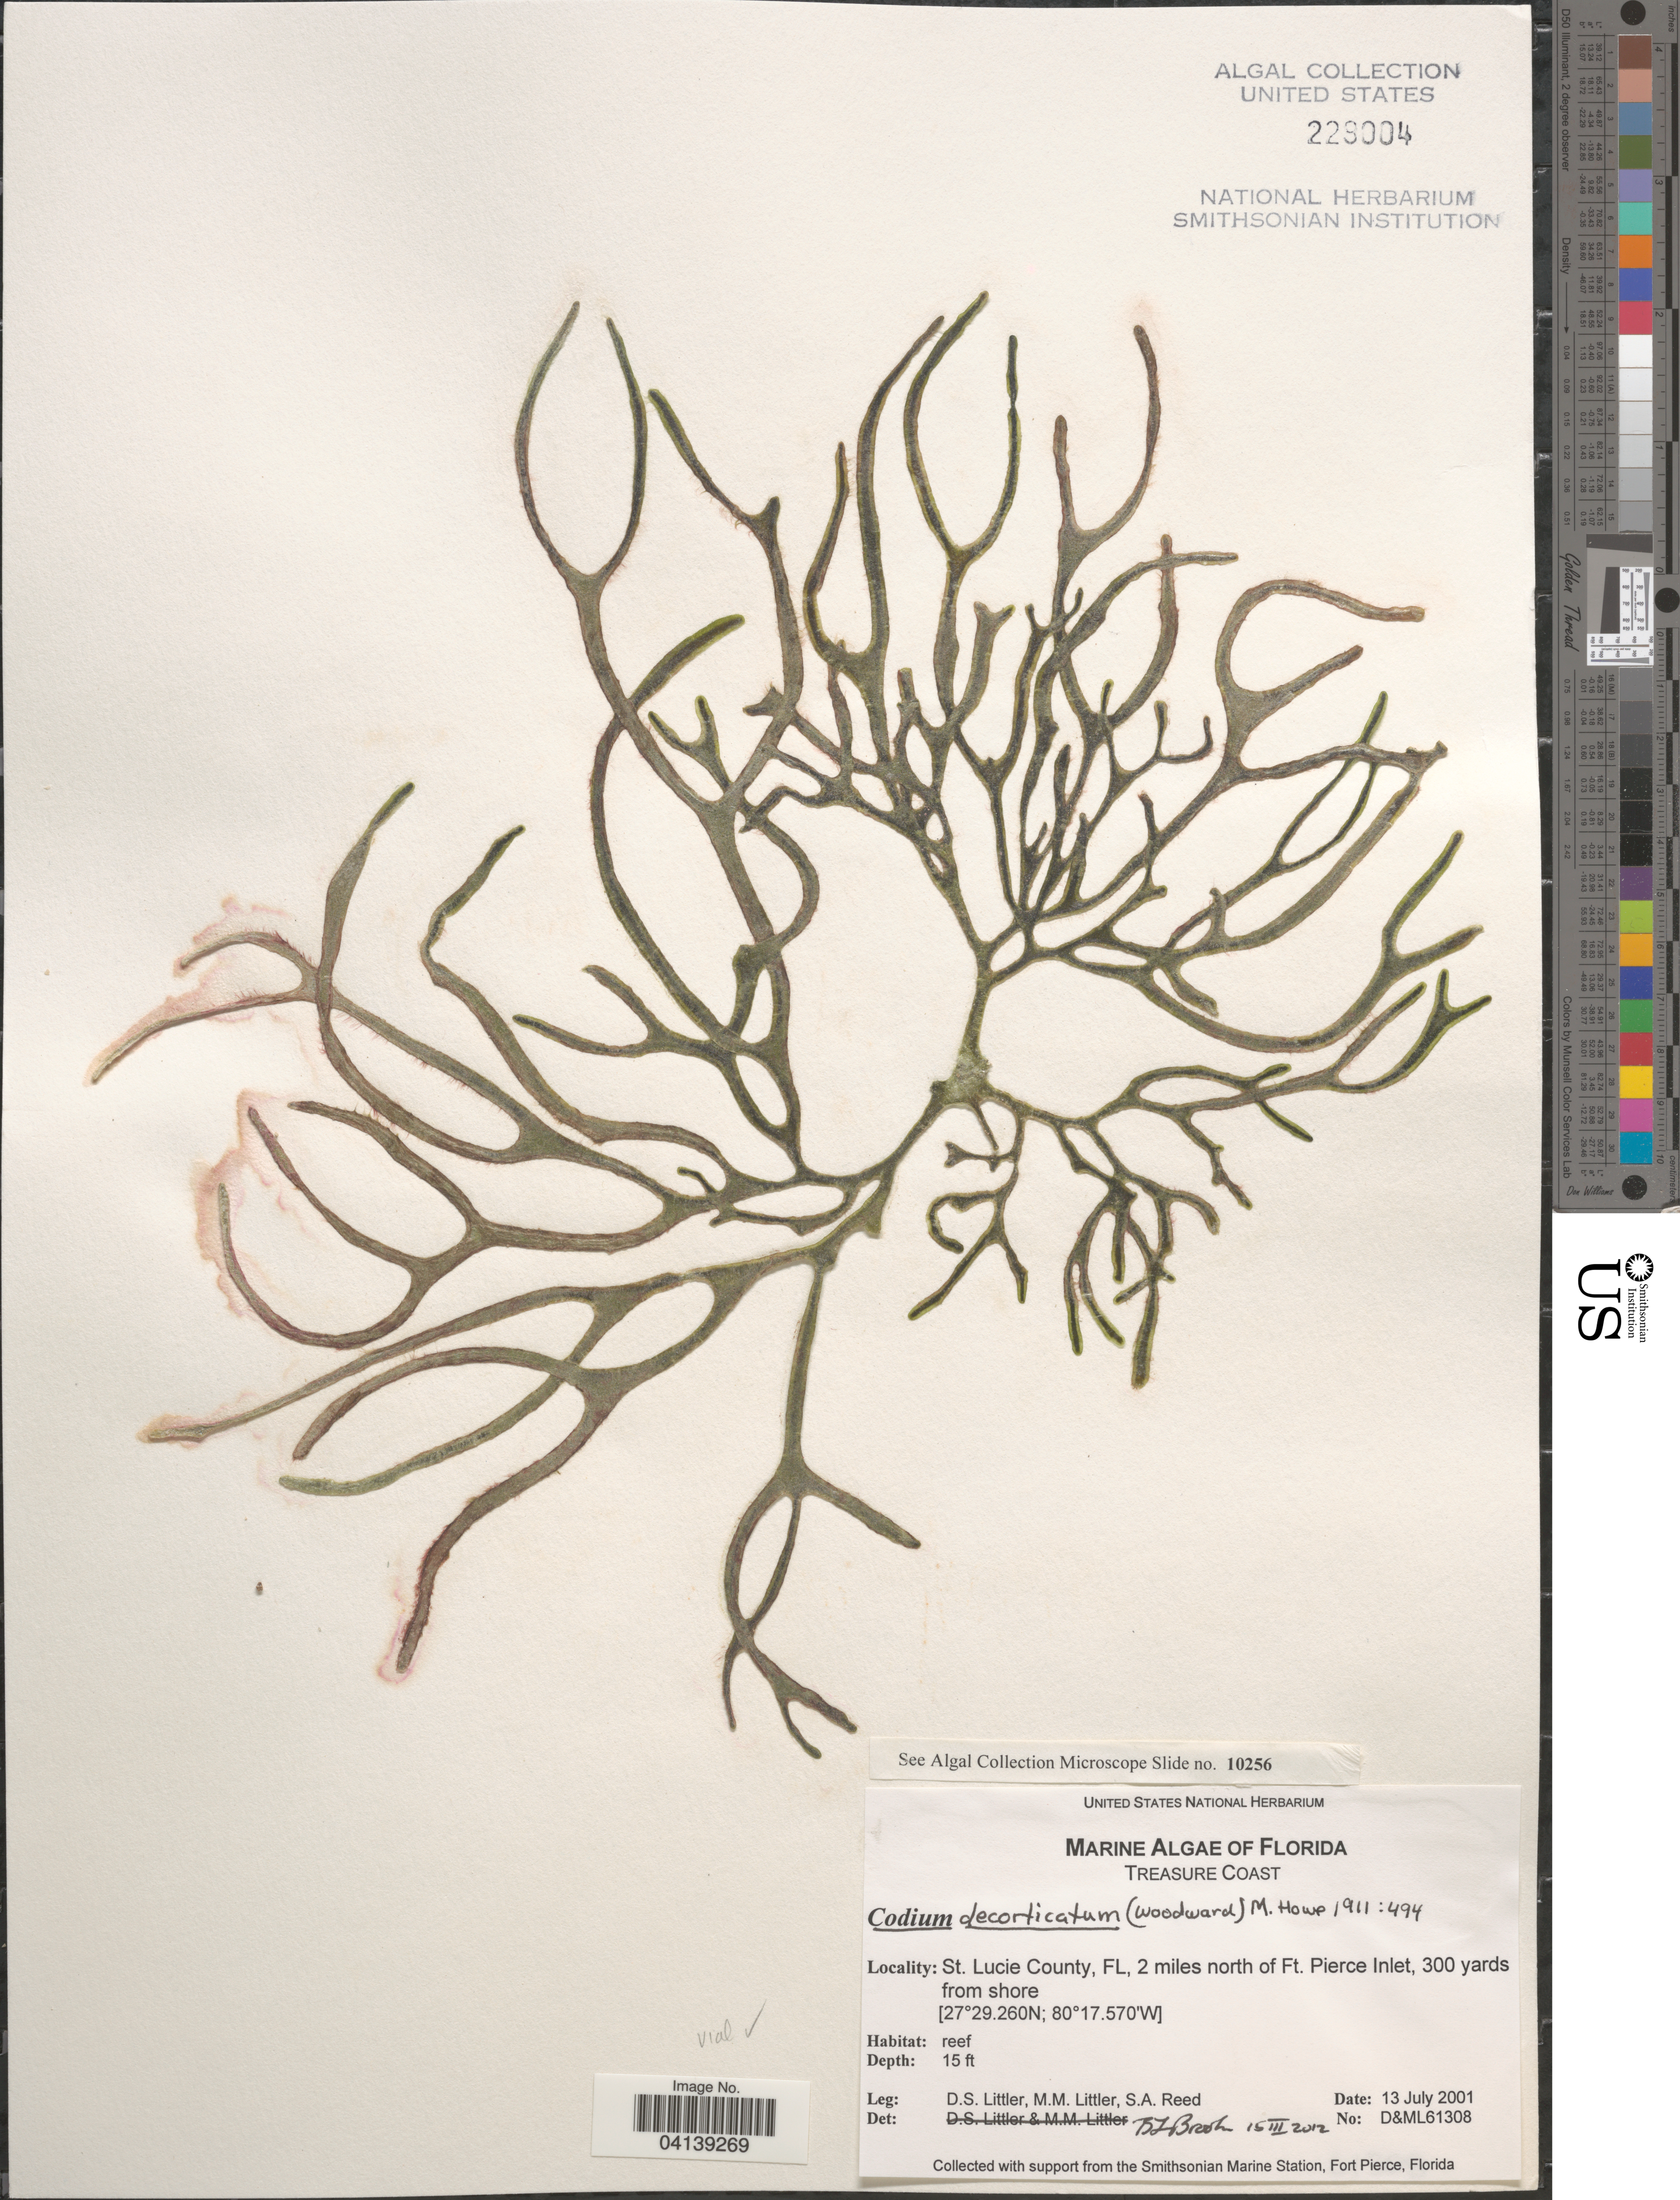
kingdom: Plantae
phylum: Chlorophyta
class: Ulvophyceae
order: Bryopsidales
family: Codiaceae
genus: Codium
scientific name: Codium decorticatum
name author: (Woodw.) M. Howe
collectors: D. S. Littler & S. Reed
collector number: D&ML61308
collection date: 2001-07-13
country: United States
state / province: Florida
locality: Treasure Coast. St. Lucie County, 2 miles north of Ft. Pierce Inlet, 300 yards from shore.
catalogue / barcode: US 229004